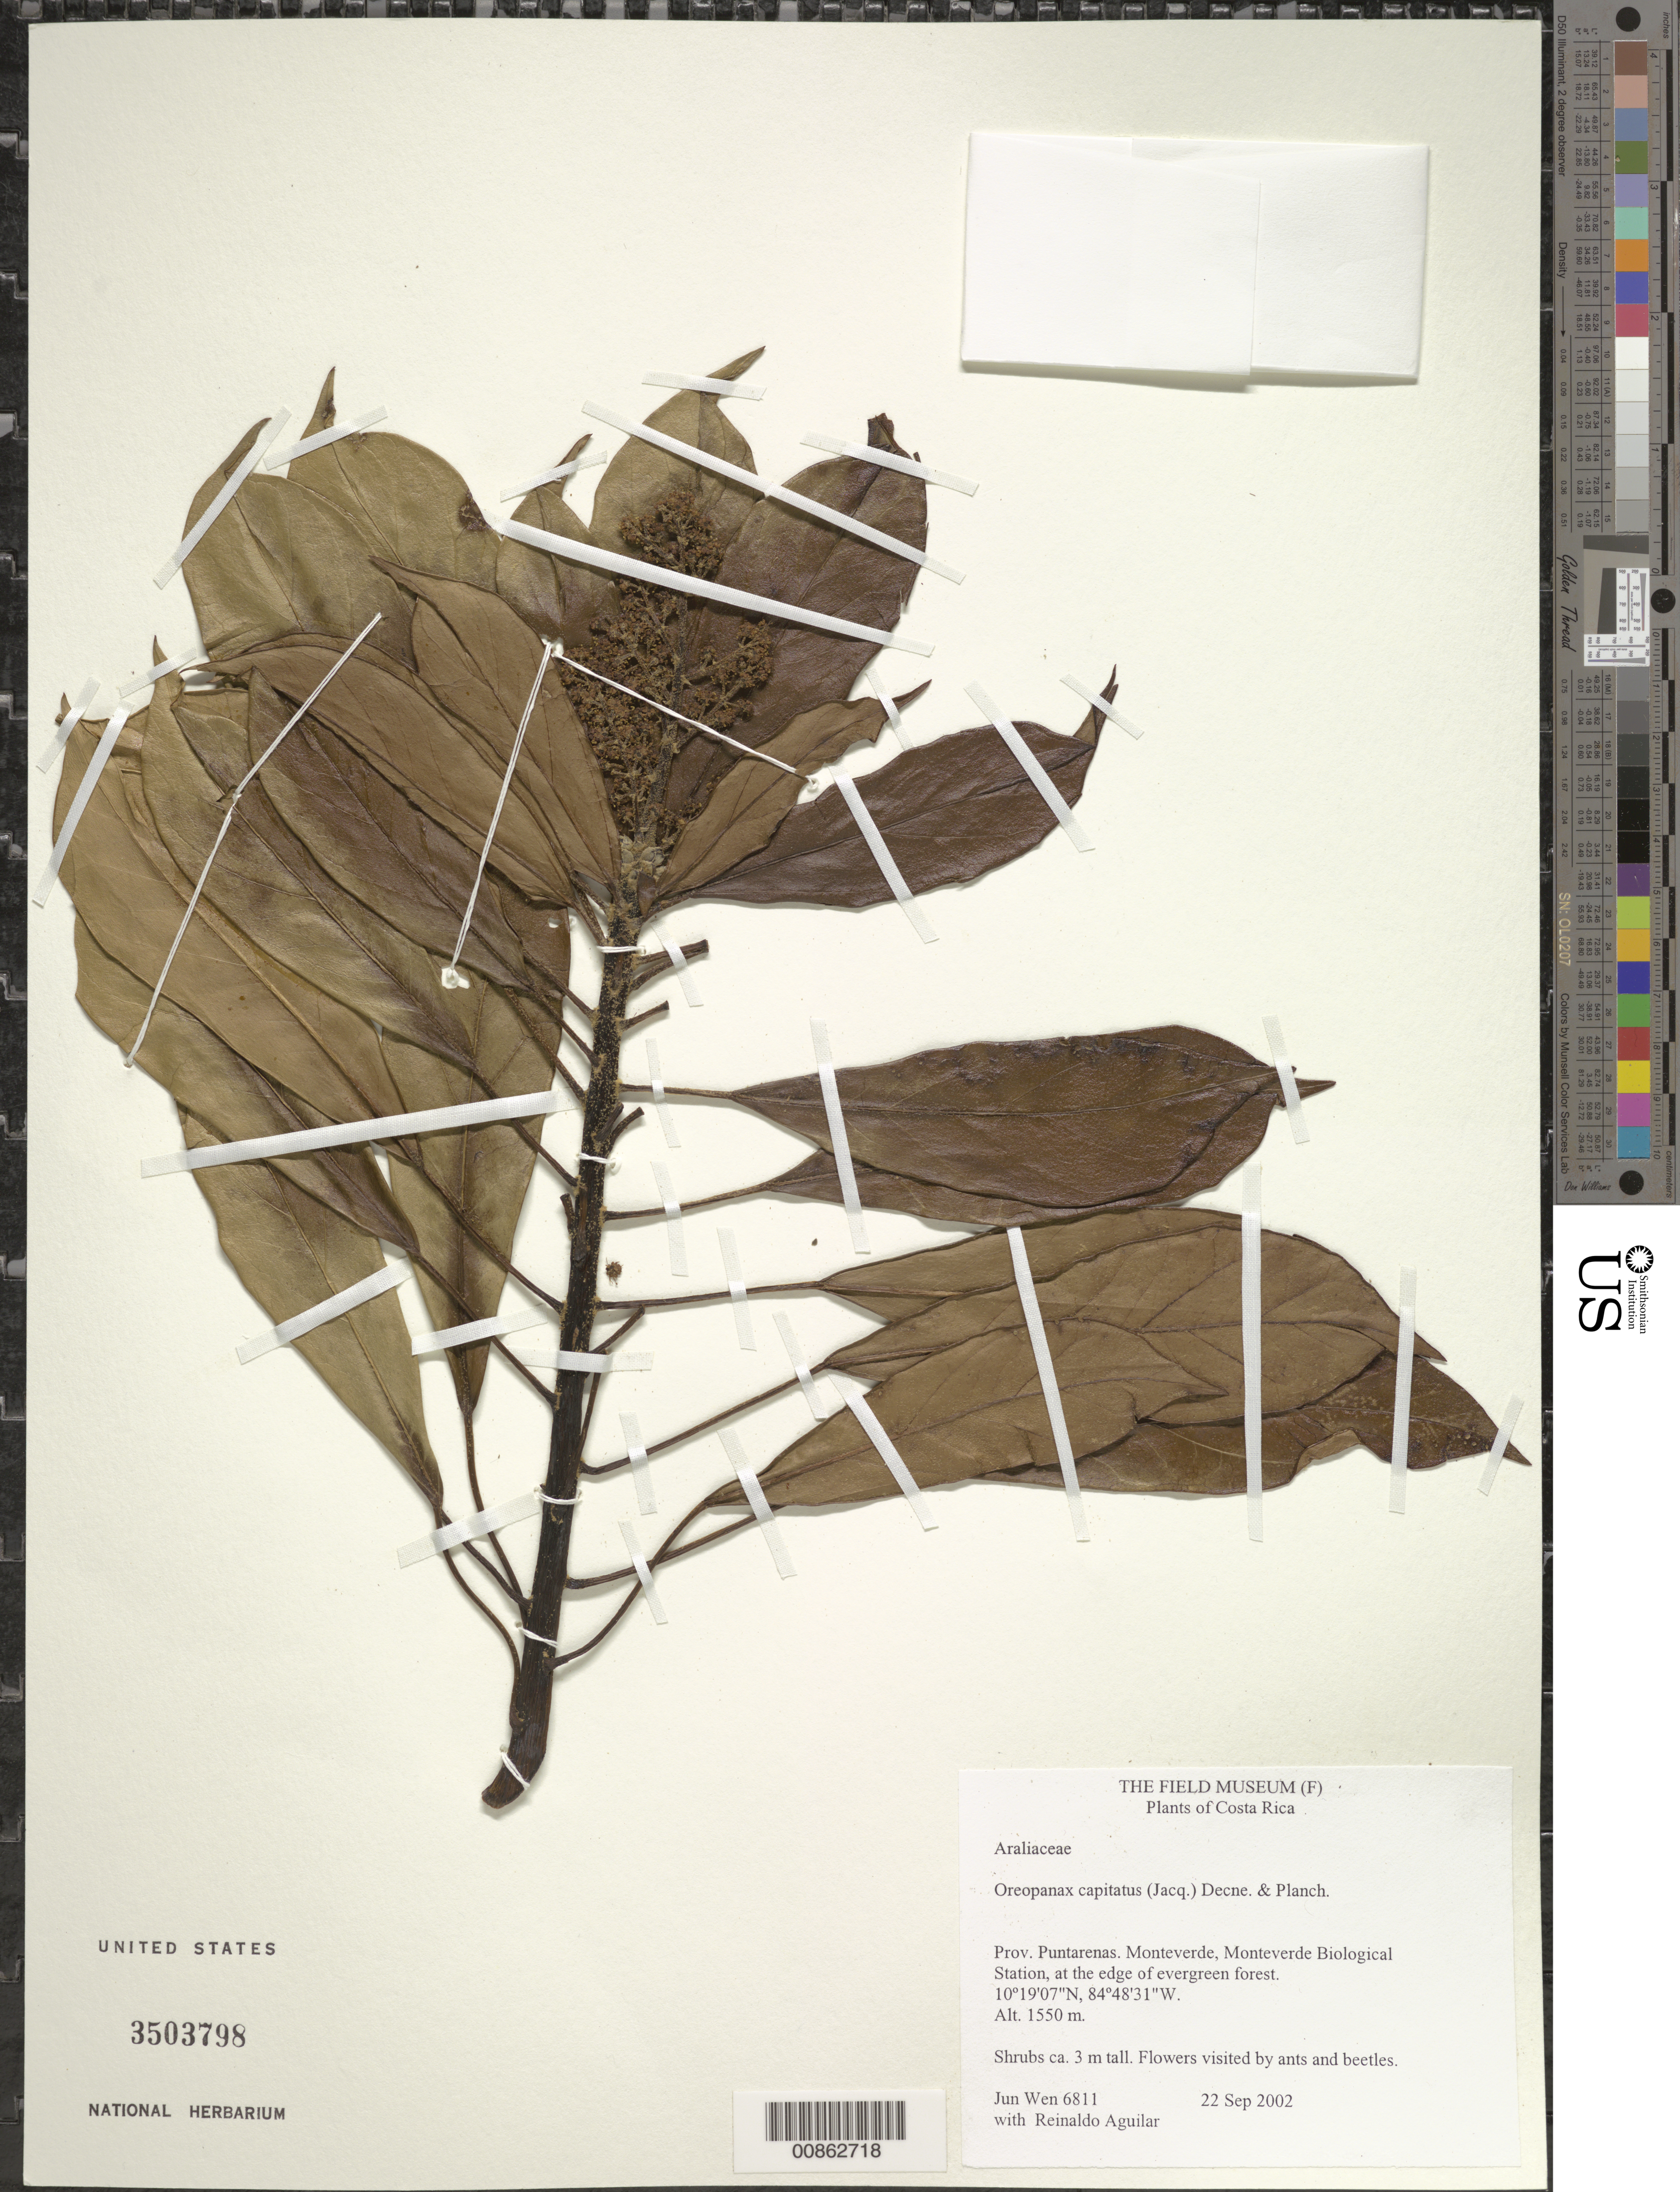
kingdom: Plantae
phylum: Tracheophyta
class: Magnoliopsida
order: Apiales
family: Araliaceae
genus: Oreopanax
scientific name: Oreopanax capitatus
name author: (Jacq.) Decne. & Planch.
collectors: J. Wen & R. Aguilar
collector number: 6809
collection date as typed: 22 Sep 2002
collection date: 2002-09-22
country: Costa Rica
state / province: Puntarenas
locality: Estacion Biologica Monteverde.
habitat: At the edge of evergreen forest.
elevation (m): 1580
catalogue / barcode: US 3503798